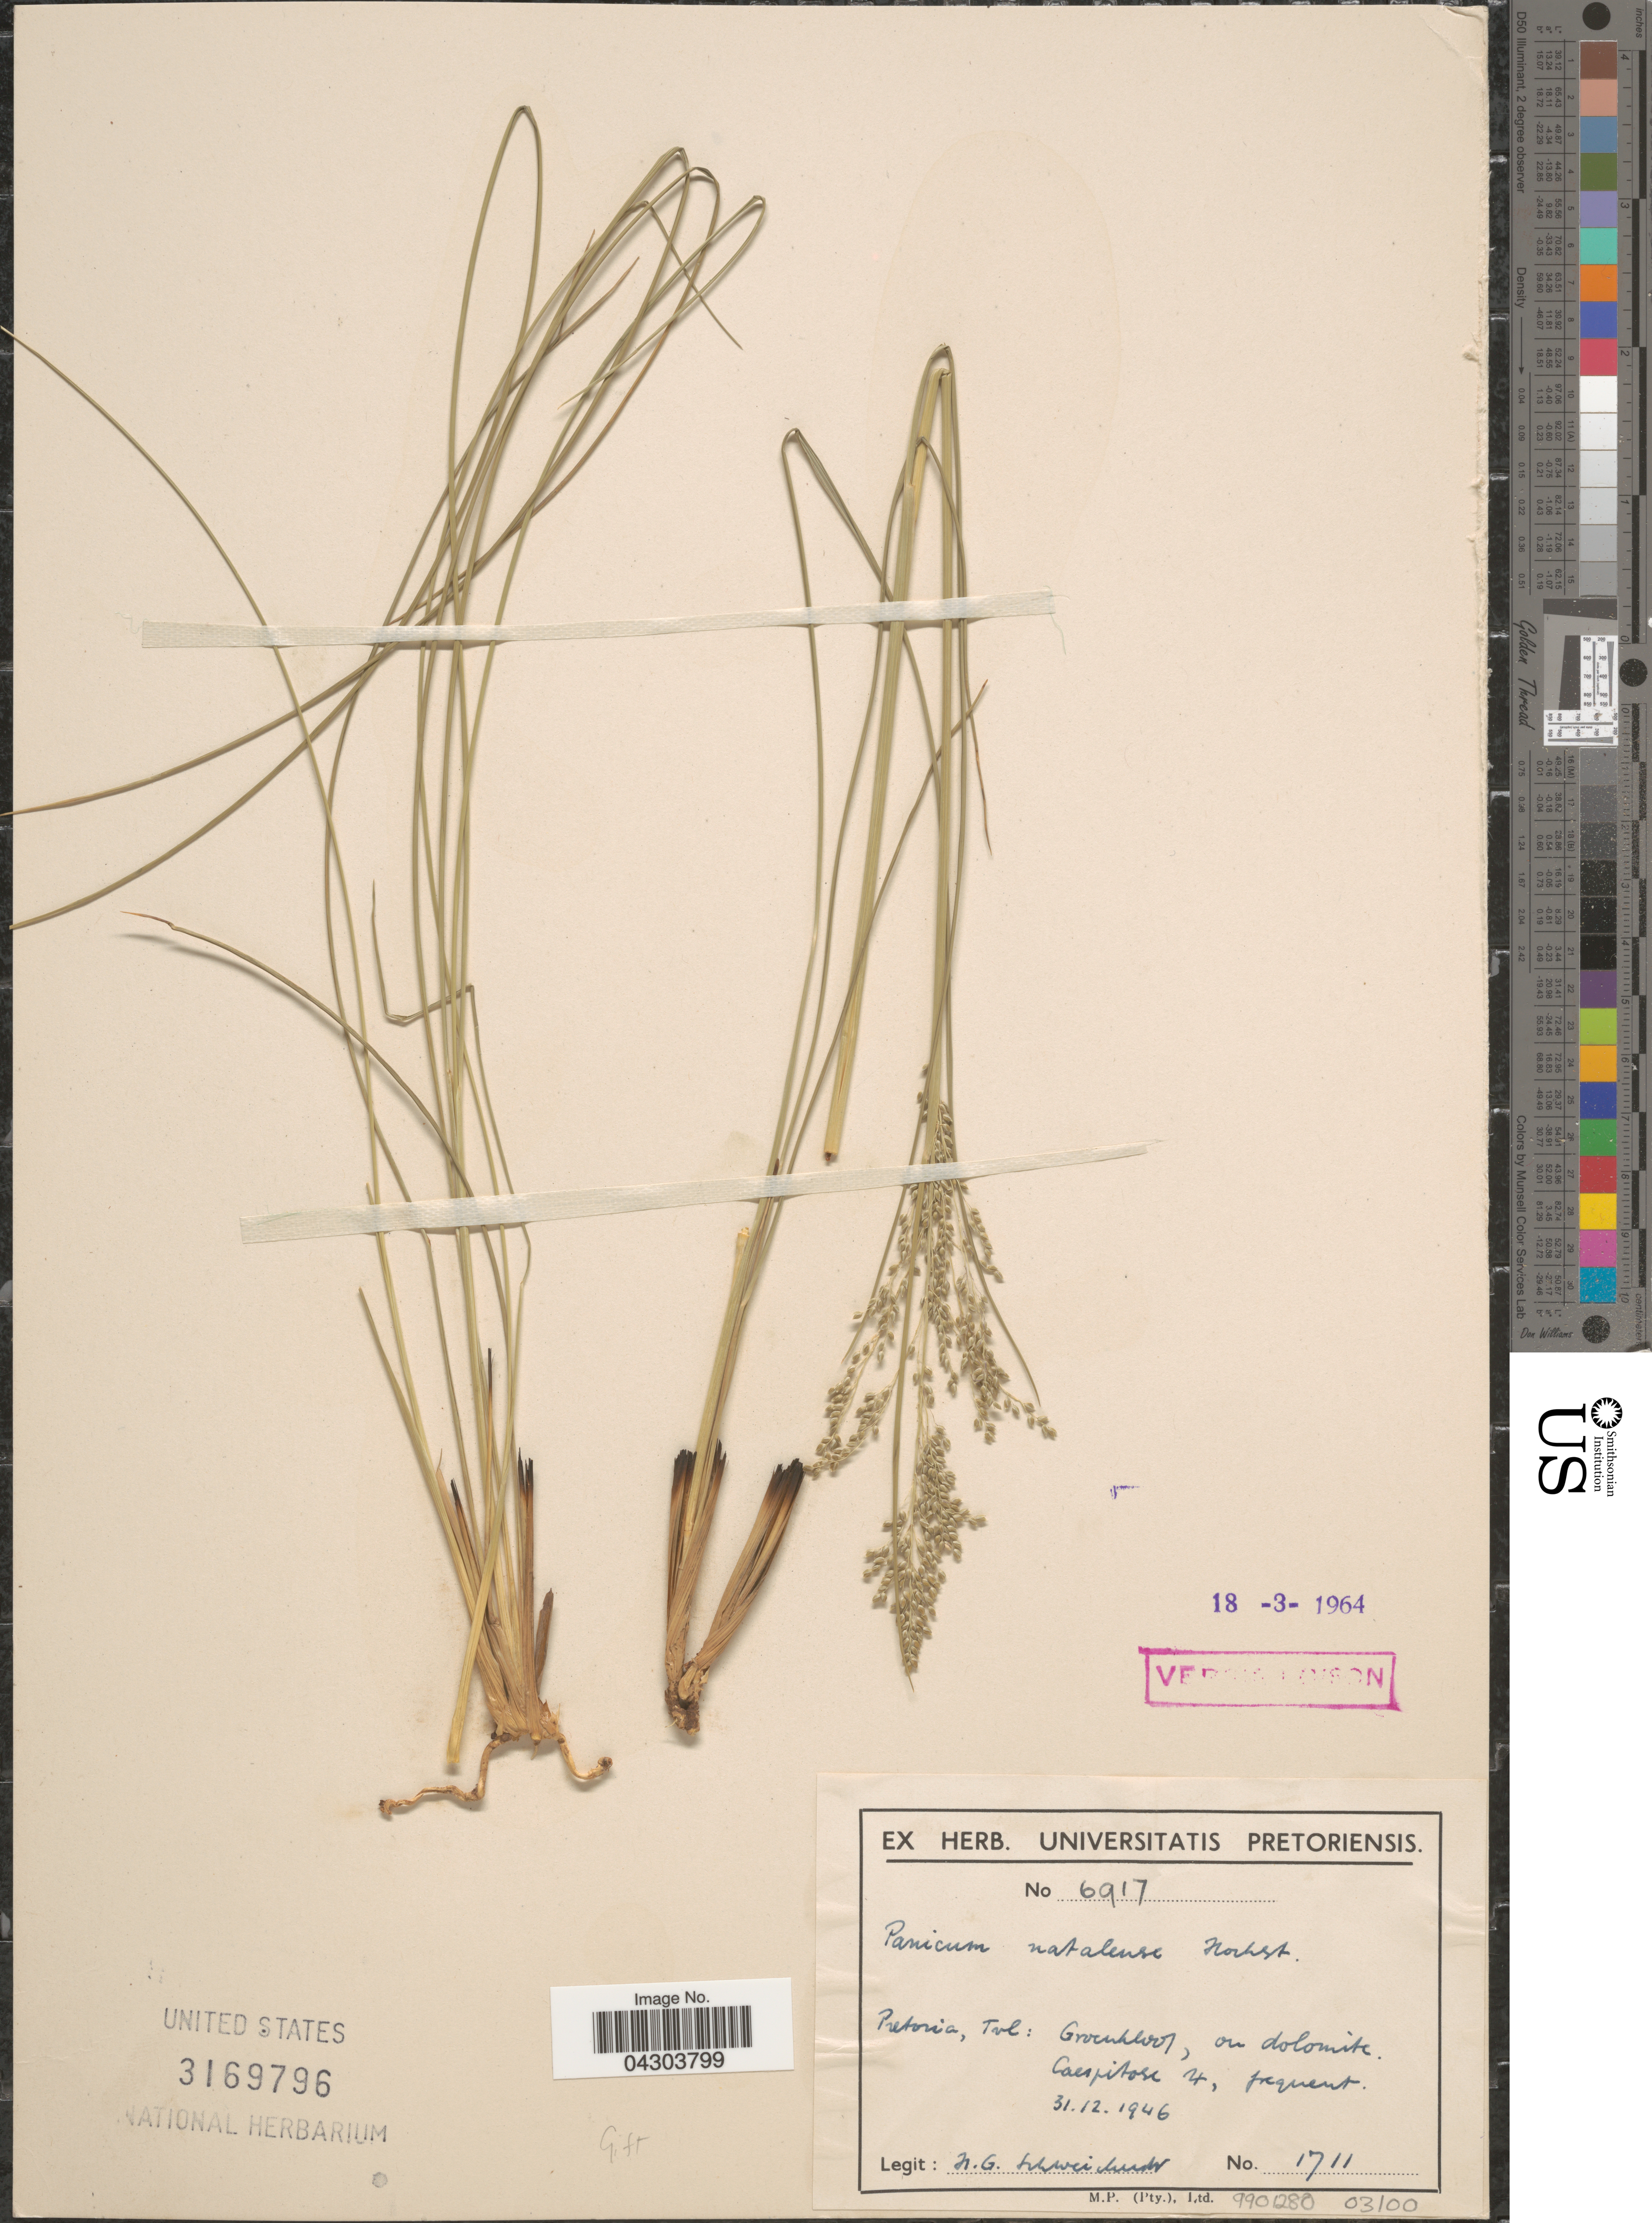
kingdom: Plantae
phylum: Tracheophyta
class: Liliopsida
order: Poales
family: Poaceae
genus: Panicum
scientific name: Panicum natalense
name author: Hochst.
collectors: H. Schweickerdt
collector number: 1711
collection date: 1946-12-31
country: South Africa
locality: Pretoria, Tvl: Groenkloof, on dolomite.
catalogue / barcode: US 3169796